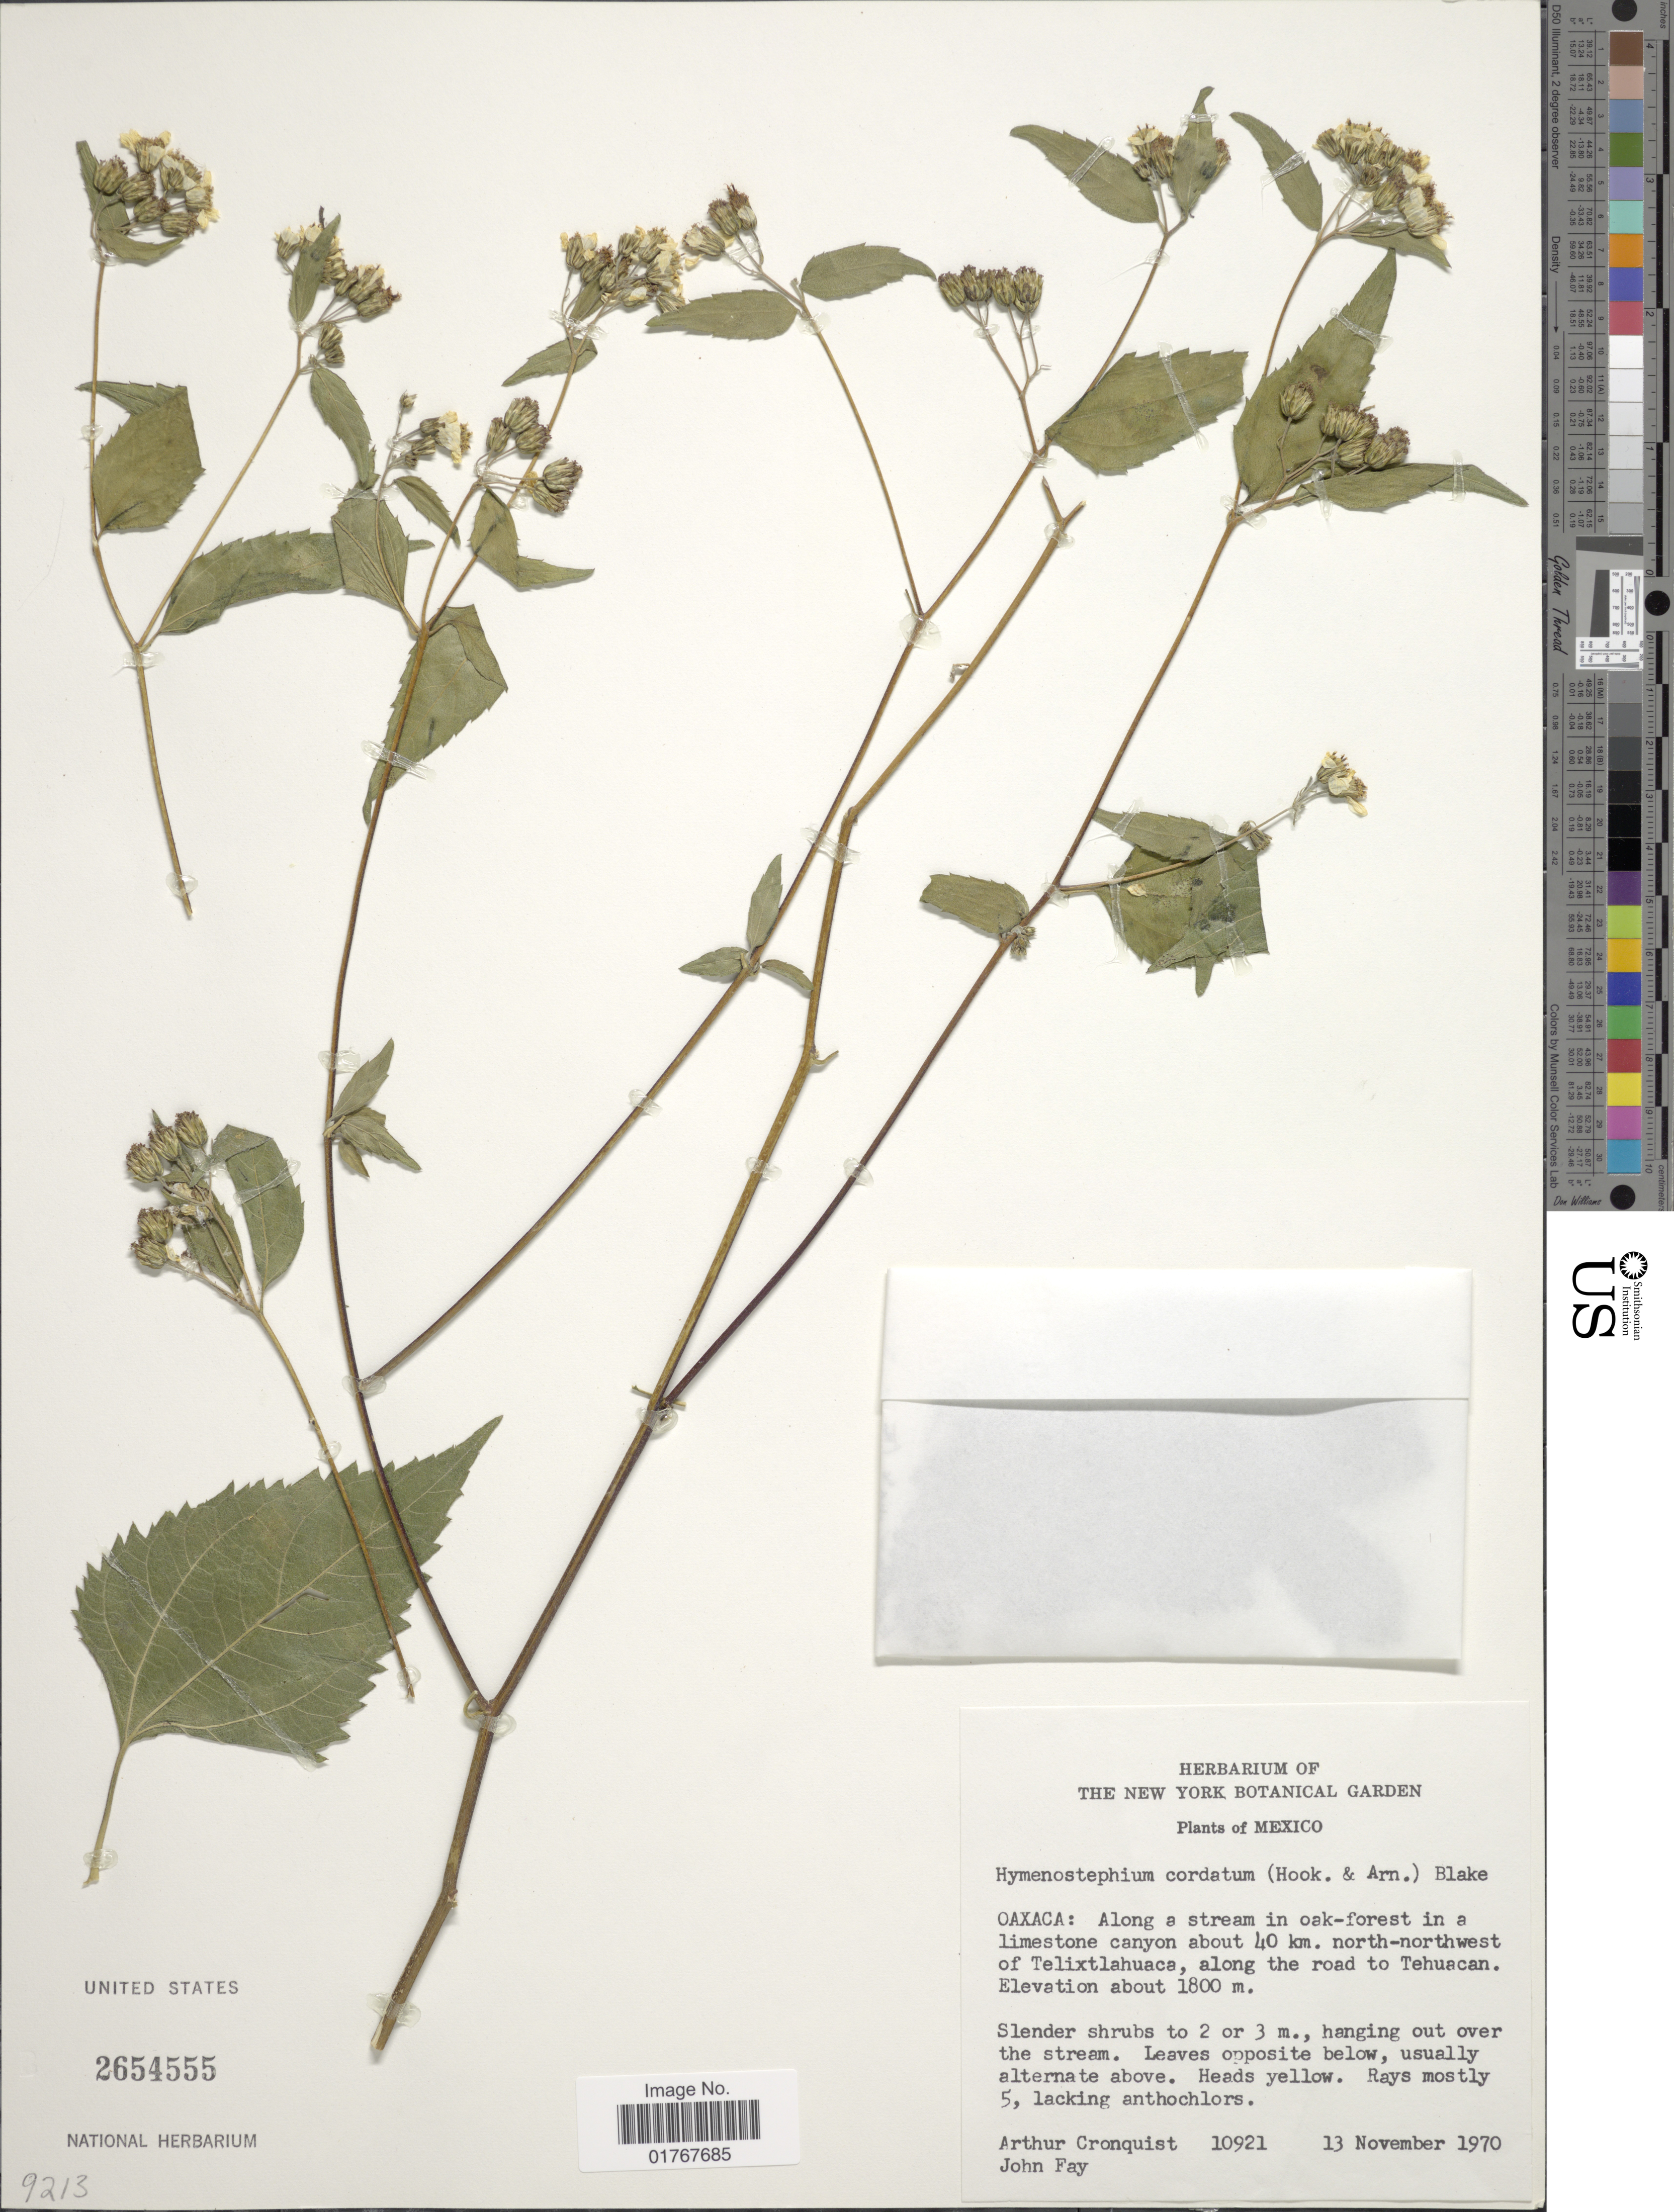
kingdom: Plantae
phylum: Tracheophyta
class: Magnoliopsida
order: Asterales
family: Asteraceae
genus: Viguiera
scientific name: Viguiera cordata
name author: (Hook. & Arn.) D'Arcy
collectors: A. J. Cronquist & J. M. Fay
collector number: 10921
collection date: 1970-11-13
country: Mexico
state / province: Oaxaca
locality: Along a stream in oak-forest in a limestone canyon about 40 km north-northwest of Telixtlahuaca, along the road to Tehuacan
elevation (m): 1800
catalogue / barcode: US 2654555